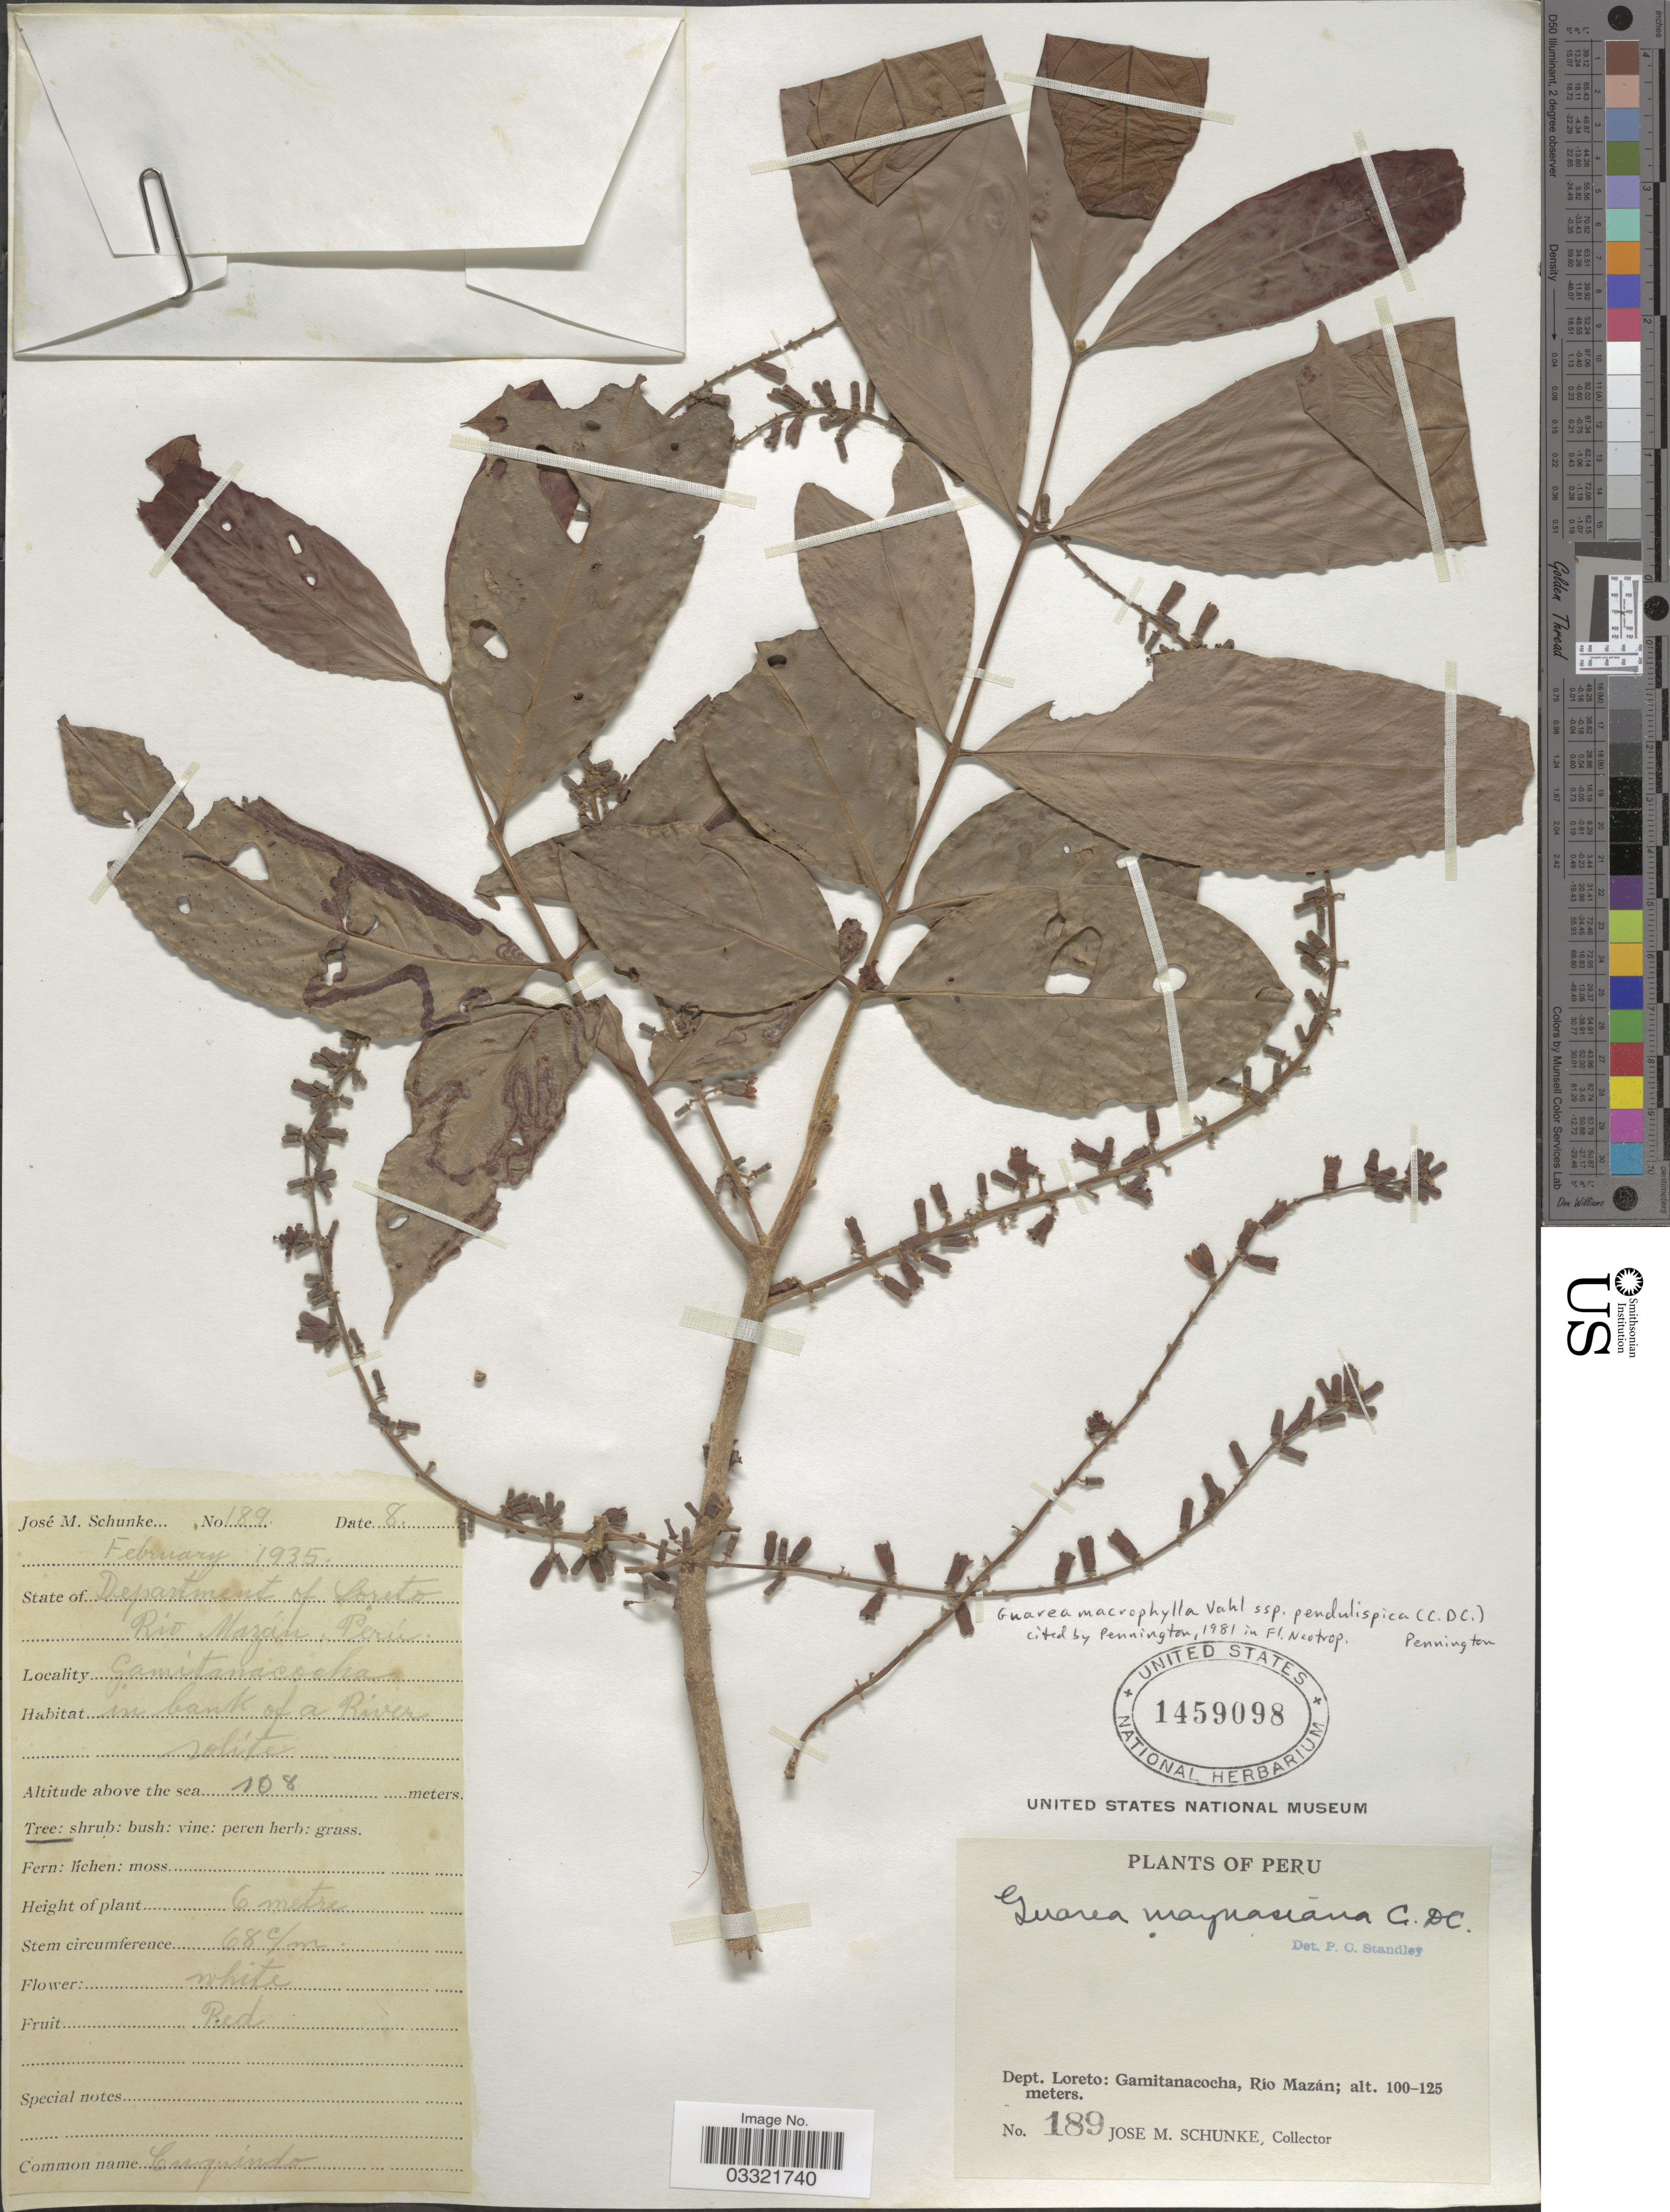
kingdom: Plantae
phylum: Tracheophyta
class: Magnoliopsida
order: Sapindales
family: Meliaceae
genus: Guarea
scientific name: Guarea macrophylla subsp. pendulispica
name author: (C. DC.) T.D. Penn.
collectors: J. M. Schunke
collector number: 189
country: Peru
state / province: Loreto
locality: Department of Loreto: Rio Mazán. Gamitanacocha.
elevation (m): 108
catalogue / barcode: US 1459098